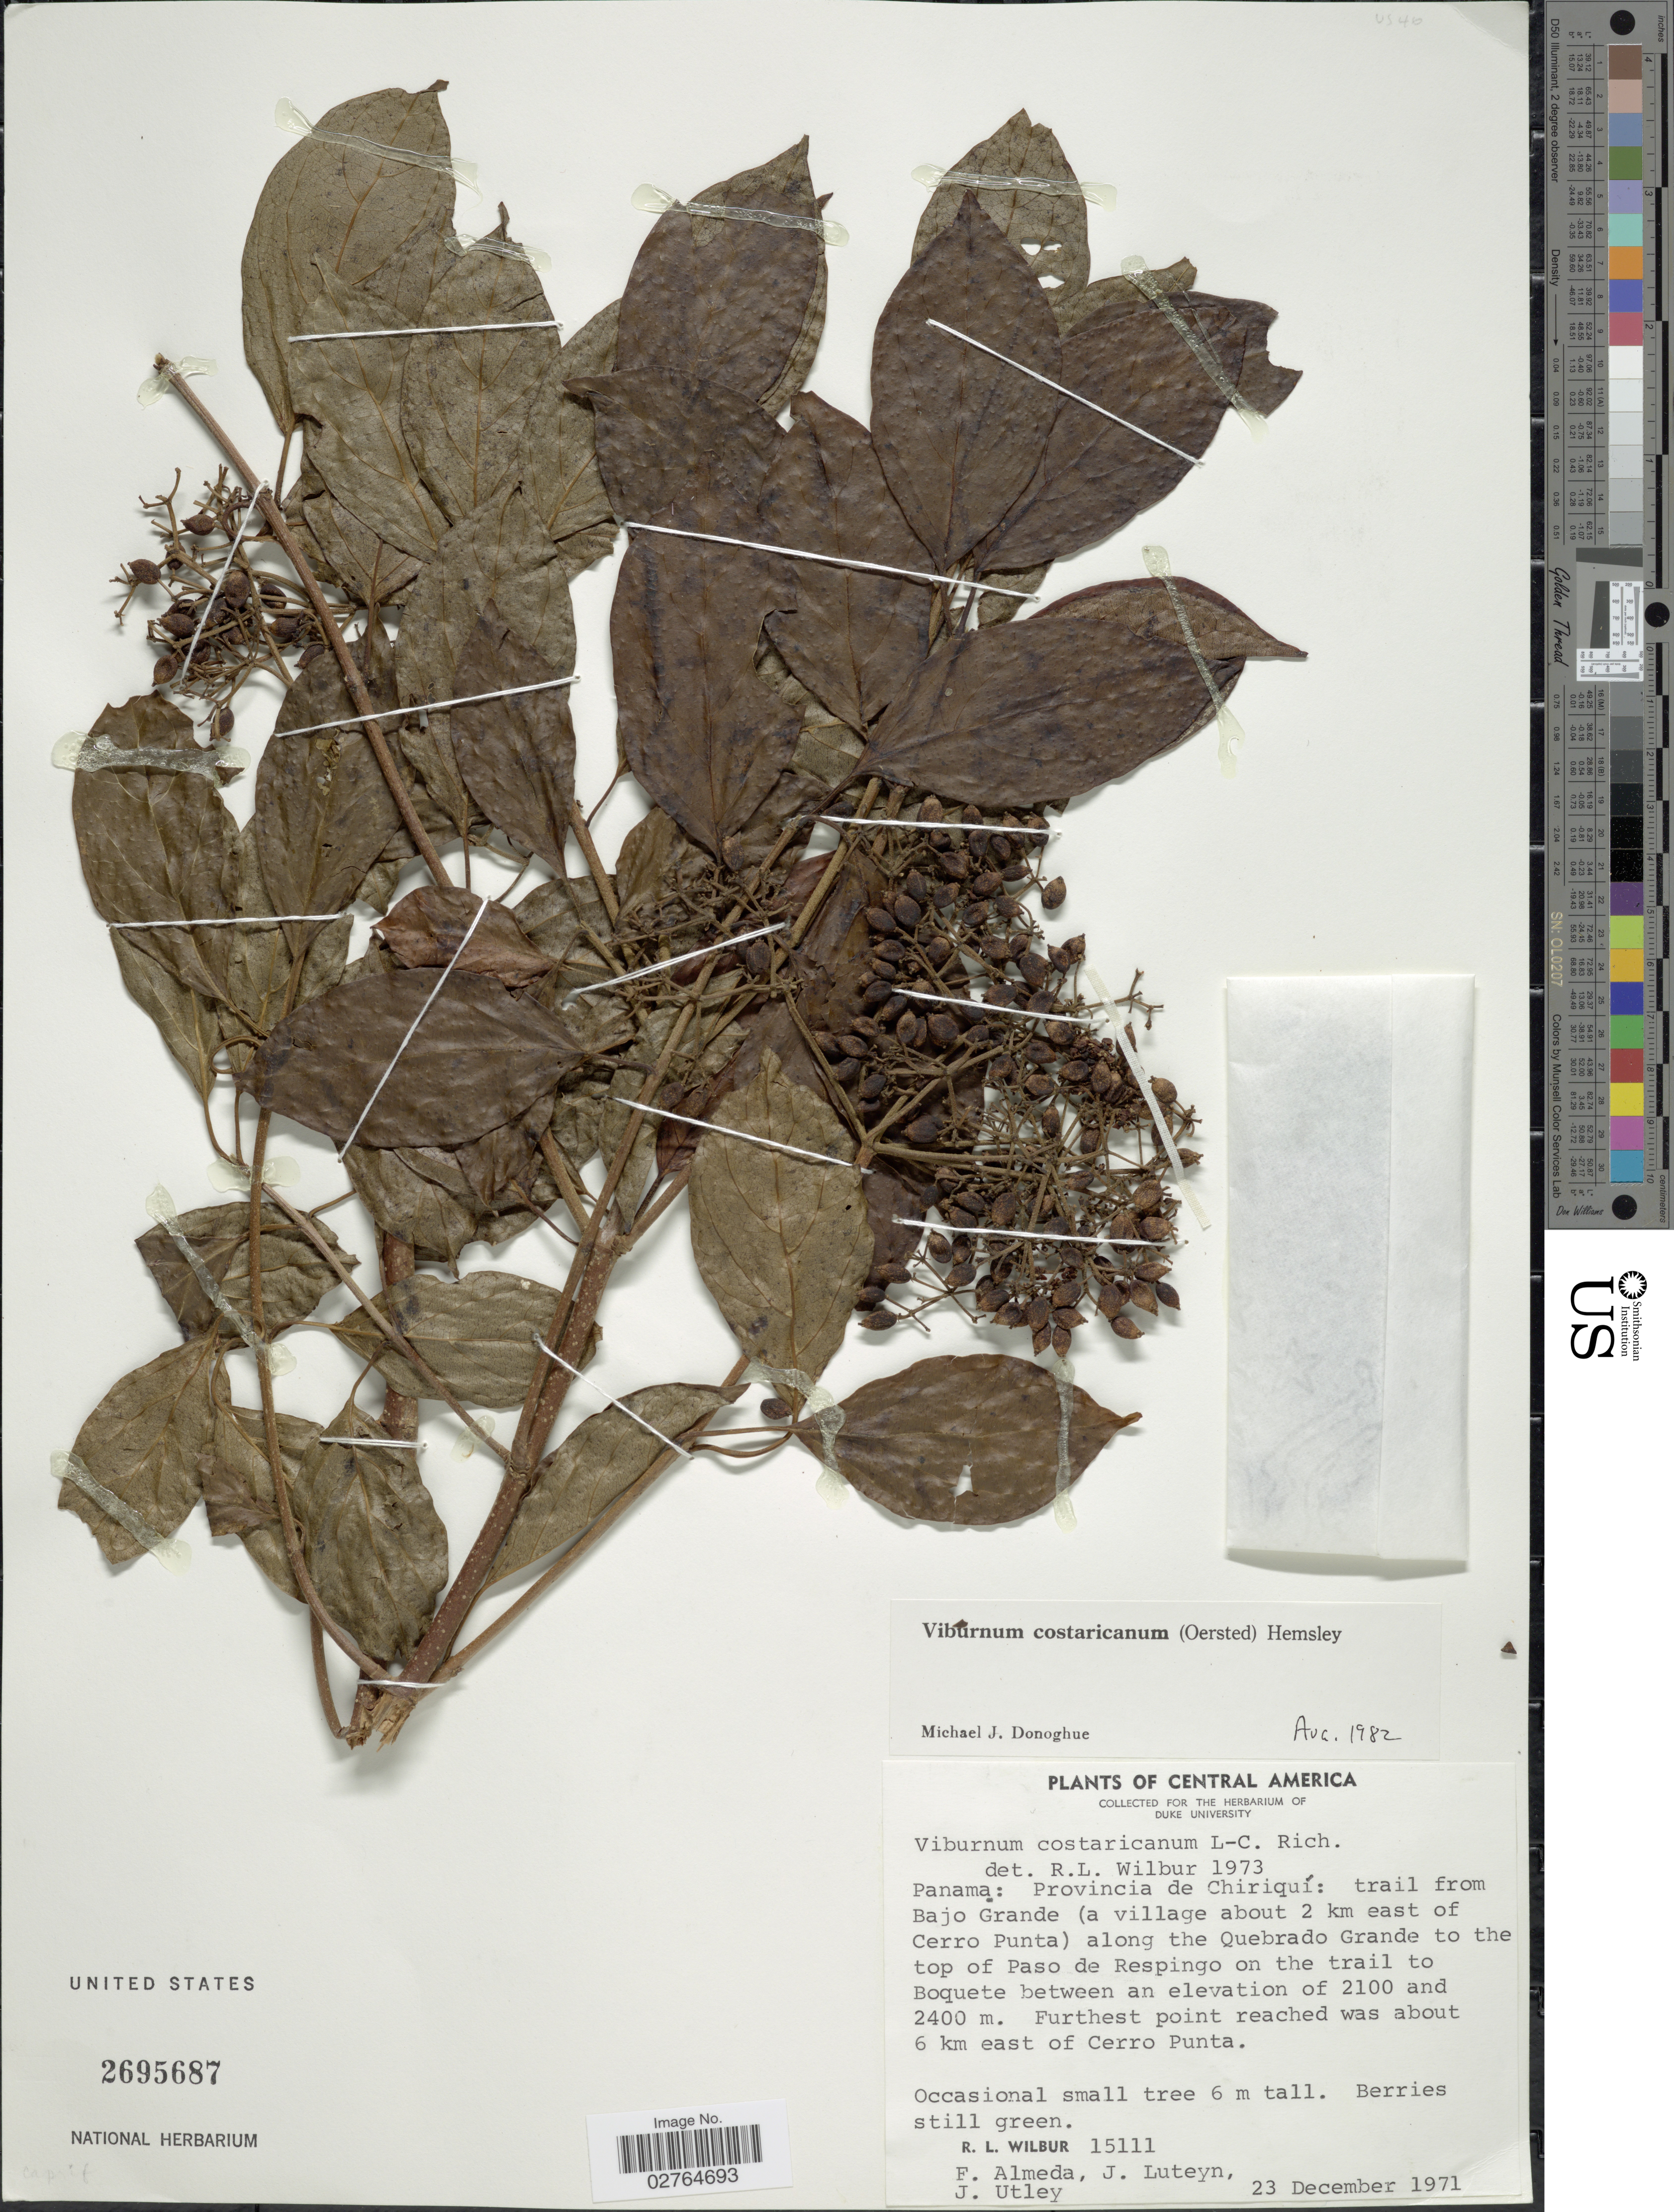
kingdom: Plantae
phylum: Tracheophyta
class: Magnoliopsida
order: Dipsacales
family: Viburnaceae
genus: Viburnum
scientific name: Viburnum costaricanum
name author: (Oerst.) Hemsl.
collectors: R. L. Wilbur, F. Almeda, J. L. Luteyn & J. Utley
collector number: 15111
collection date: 1971-12-23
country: Panama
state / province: Chiriqui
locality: Central America, trail from Bajo Grande (a village about 2 km east of Cerro Punta) along the Quebrado Grande to the top of Paso de Respingo. Furthest point reached was about 6 km east of Cerro Punta.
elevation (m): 2100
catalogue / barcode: US 2695687